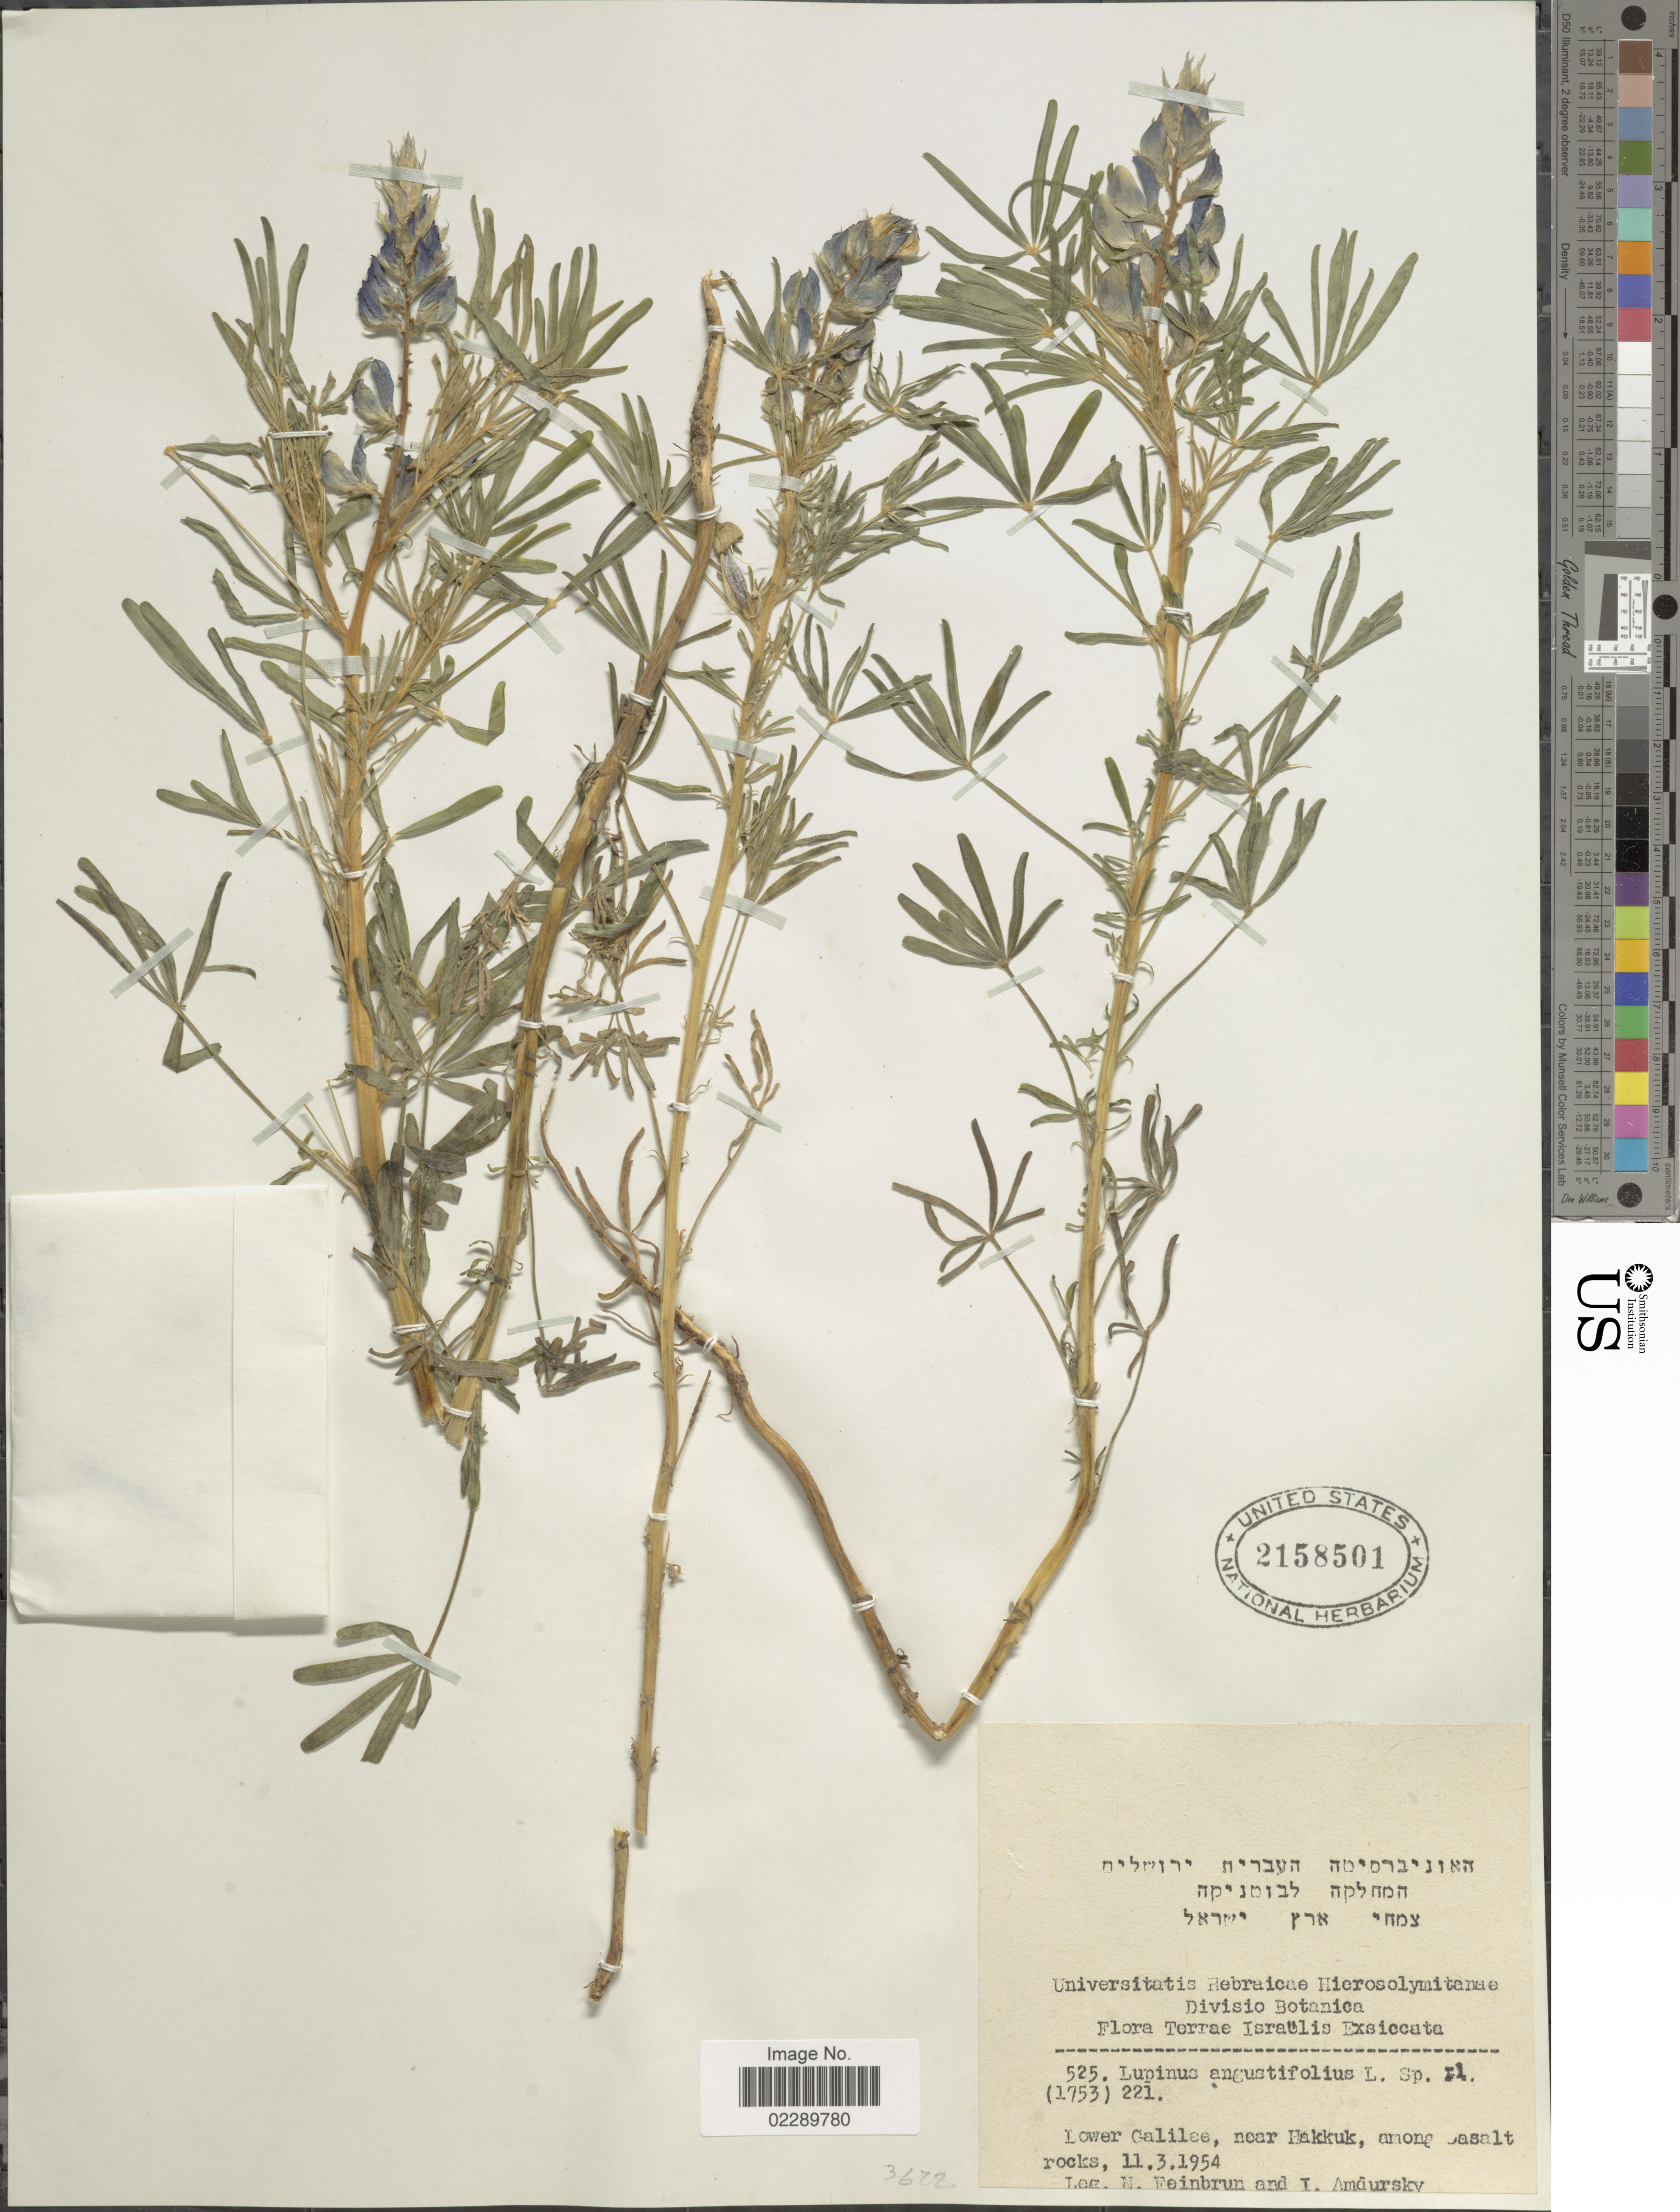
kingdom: Plantae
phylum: Tracheophyta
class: Magnoliopsida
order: Fabales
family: Fabaceae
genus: Lupinus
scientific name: Lupinus angustifolius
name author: L.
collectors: N. Feinbrun & I. Amdursky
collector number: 525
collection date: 1954-03-11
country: Israel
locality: Terrae Israëlis. Lower Galilee, near Hakkuk, among basalt rocks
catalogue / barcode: US 2158501